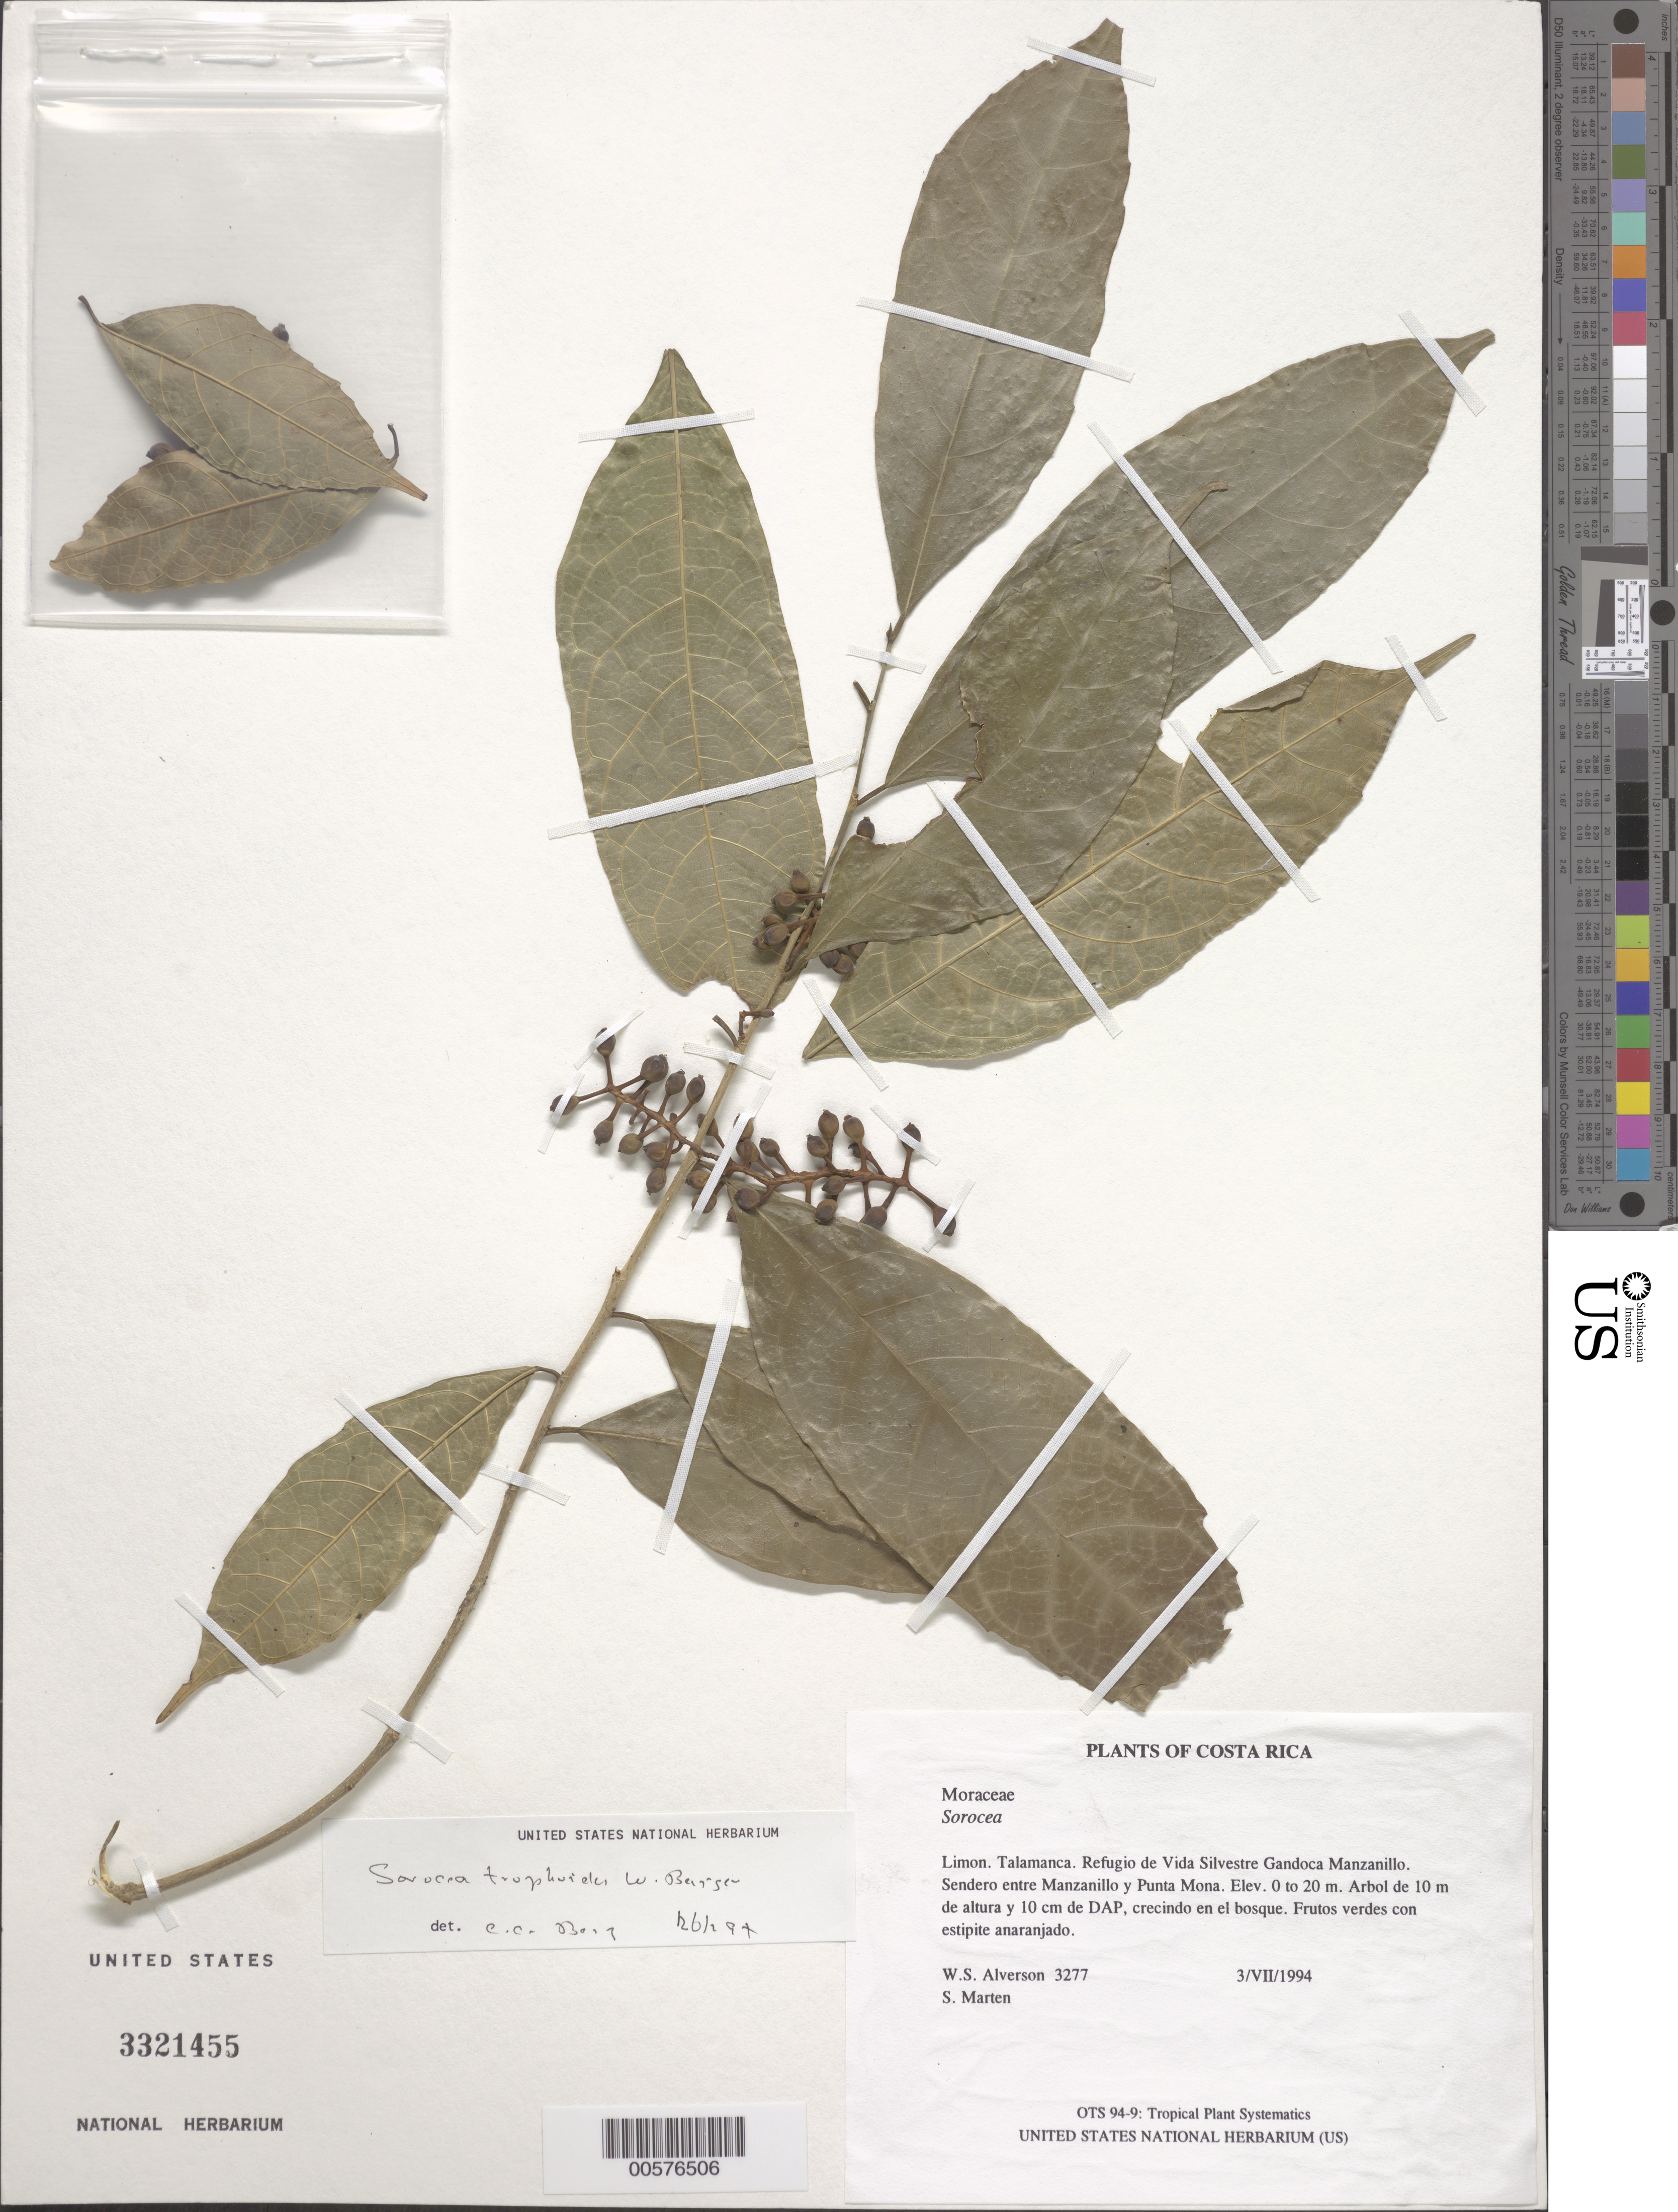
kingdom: Plantae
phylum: Tracheophyta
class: Magnoliopsida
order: Rosales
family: Moraceae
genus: Sorocea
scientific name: Sorocea trophoides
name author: W.C. Burger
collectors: W. S. Alverson & S. Marten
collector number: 3277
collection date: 1994-07-03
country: Costa Rica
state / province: Limón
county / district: Talamanca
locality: Refugio de Vida Silvestre Gandoca Manzanillo. Sendero entre Manzanillo y Punta Mona.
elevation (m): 0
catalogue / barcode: US 3321455